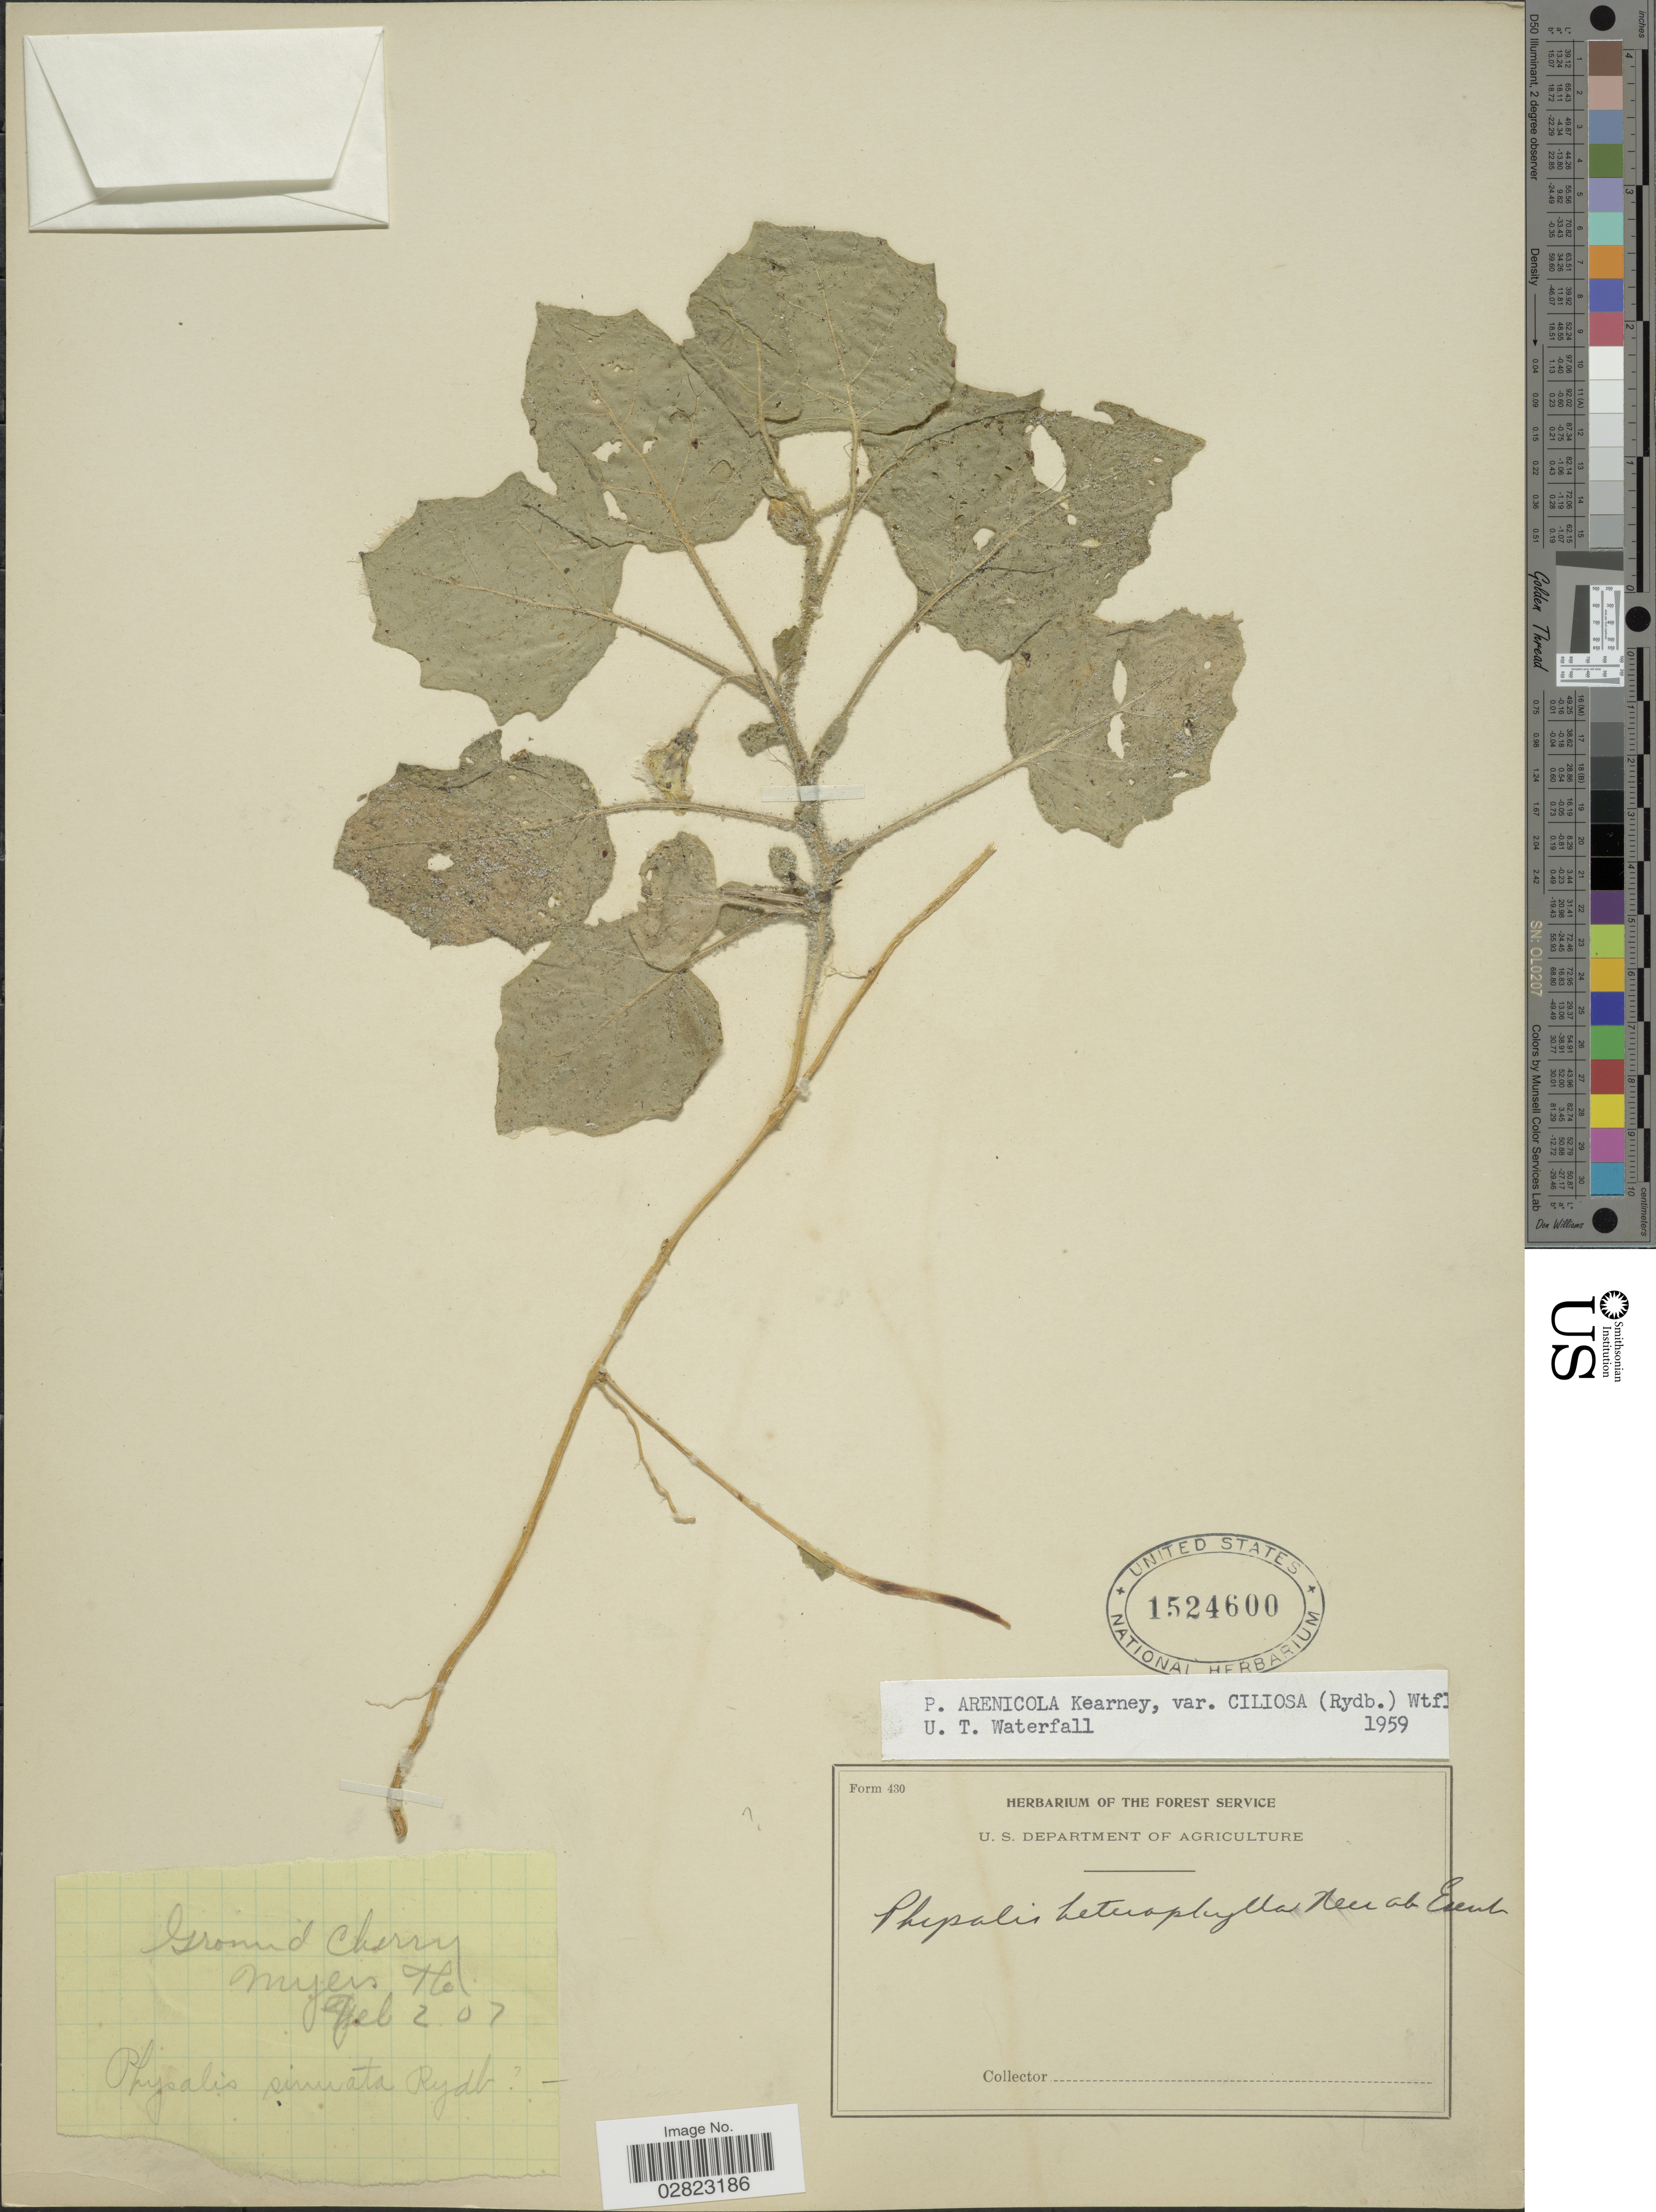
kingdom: Plantae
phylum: Tracheophyta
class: Magnoliopsida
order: Solanales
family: Solanaceae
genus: Physalis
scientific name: Physalis arenicola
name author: Kearney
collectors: Myers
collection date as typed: Transcribed d/m/y: 2/2/7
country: United States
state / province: Missouri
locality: Ground Cherry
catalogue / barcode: US 1524600